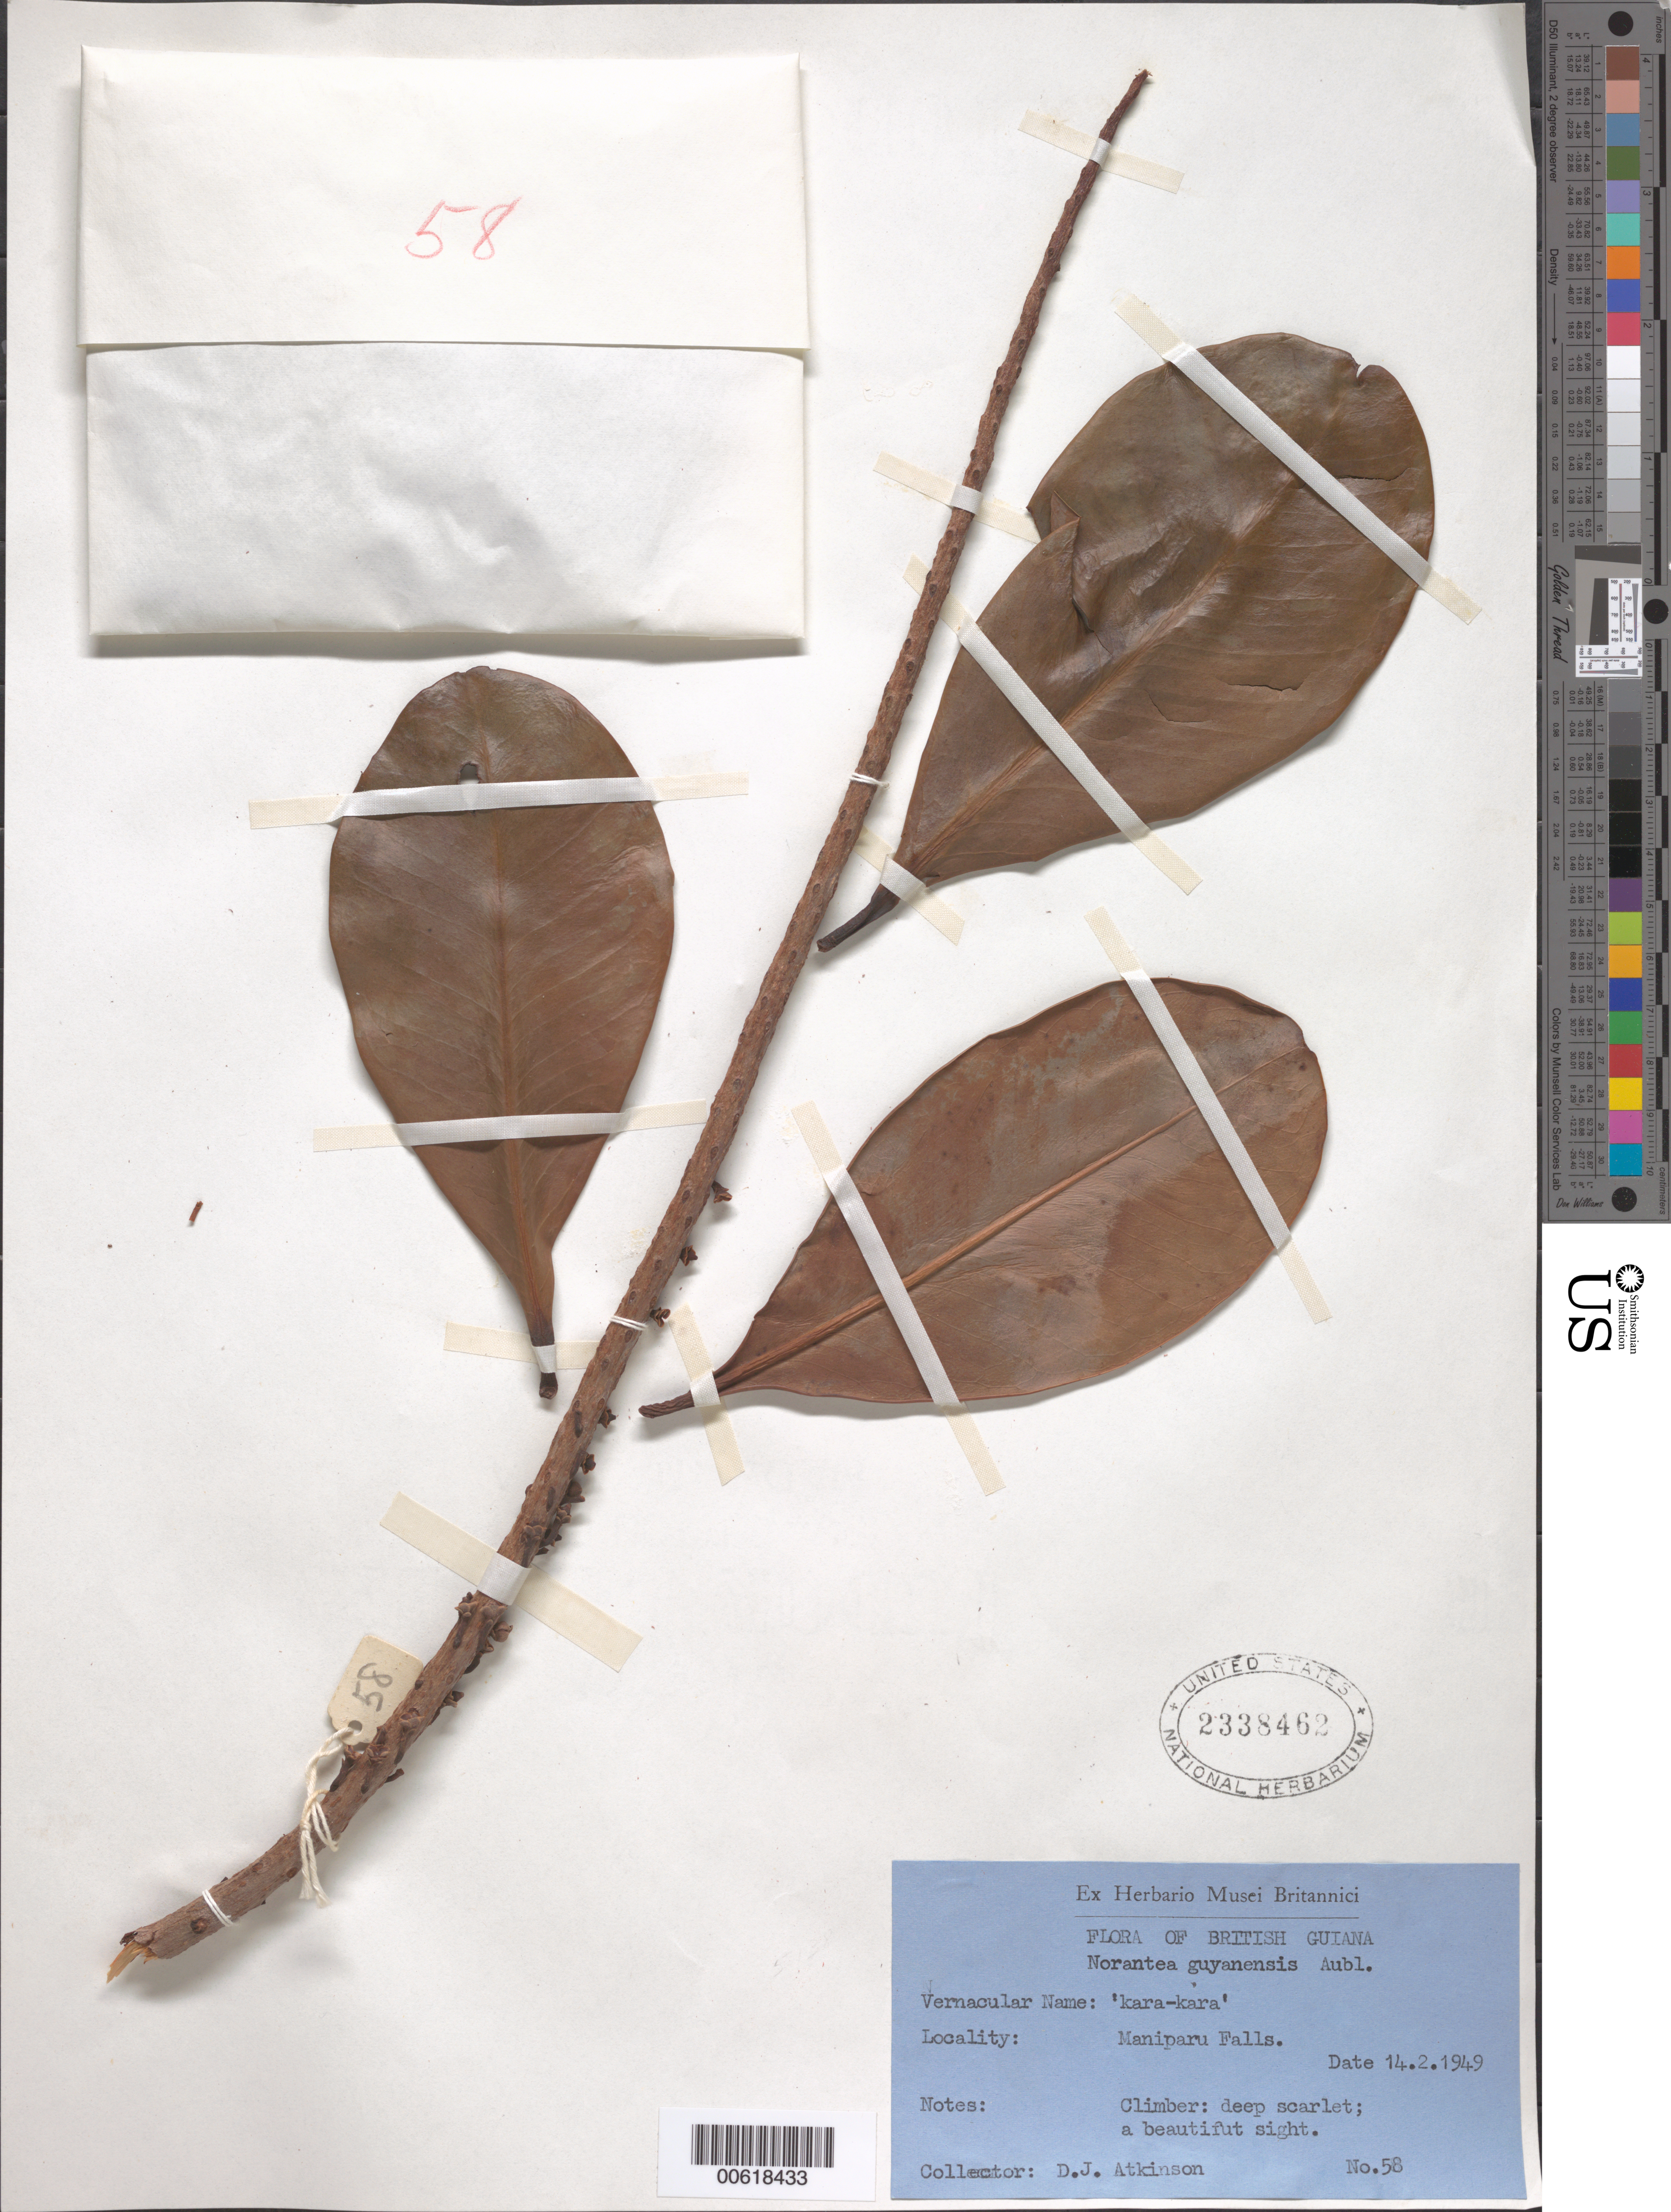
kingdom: Plantae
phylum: Tracheophyta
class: Magnoliopsida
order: Ericales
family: Marcgraviaceae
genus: Norantea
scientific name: Norantea guianensis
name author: Aubl.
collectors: D. Atkinson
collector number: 58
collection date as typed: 14-Feb-49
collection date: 1949-02-14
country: Guyana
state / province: Potaro-Siparuni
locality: Maniparu Falls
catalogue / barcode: US 2338462